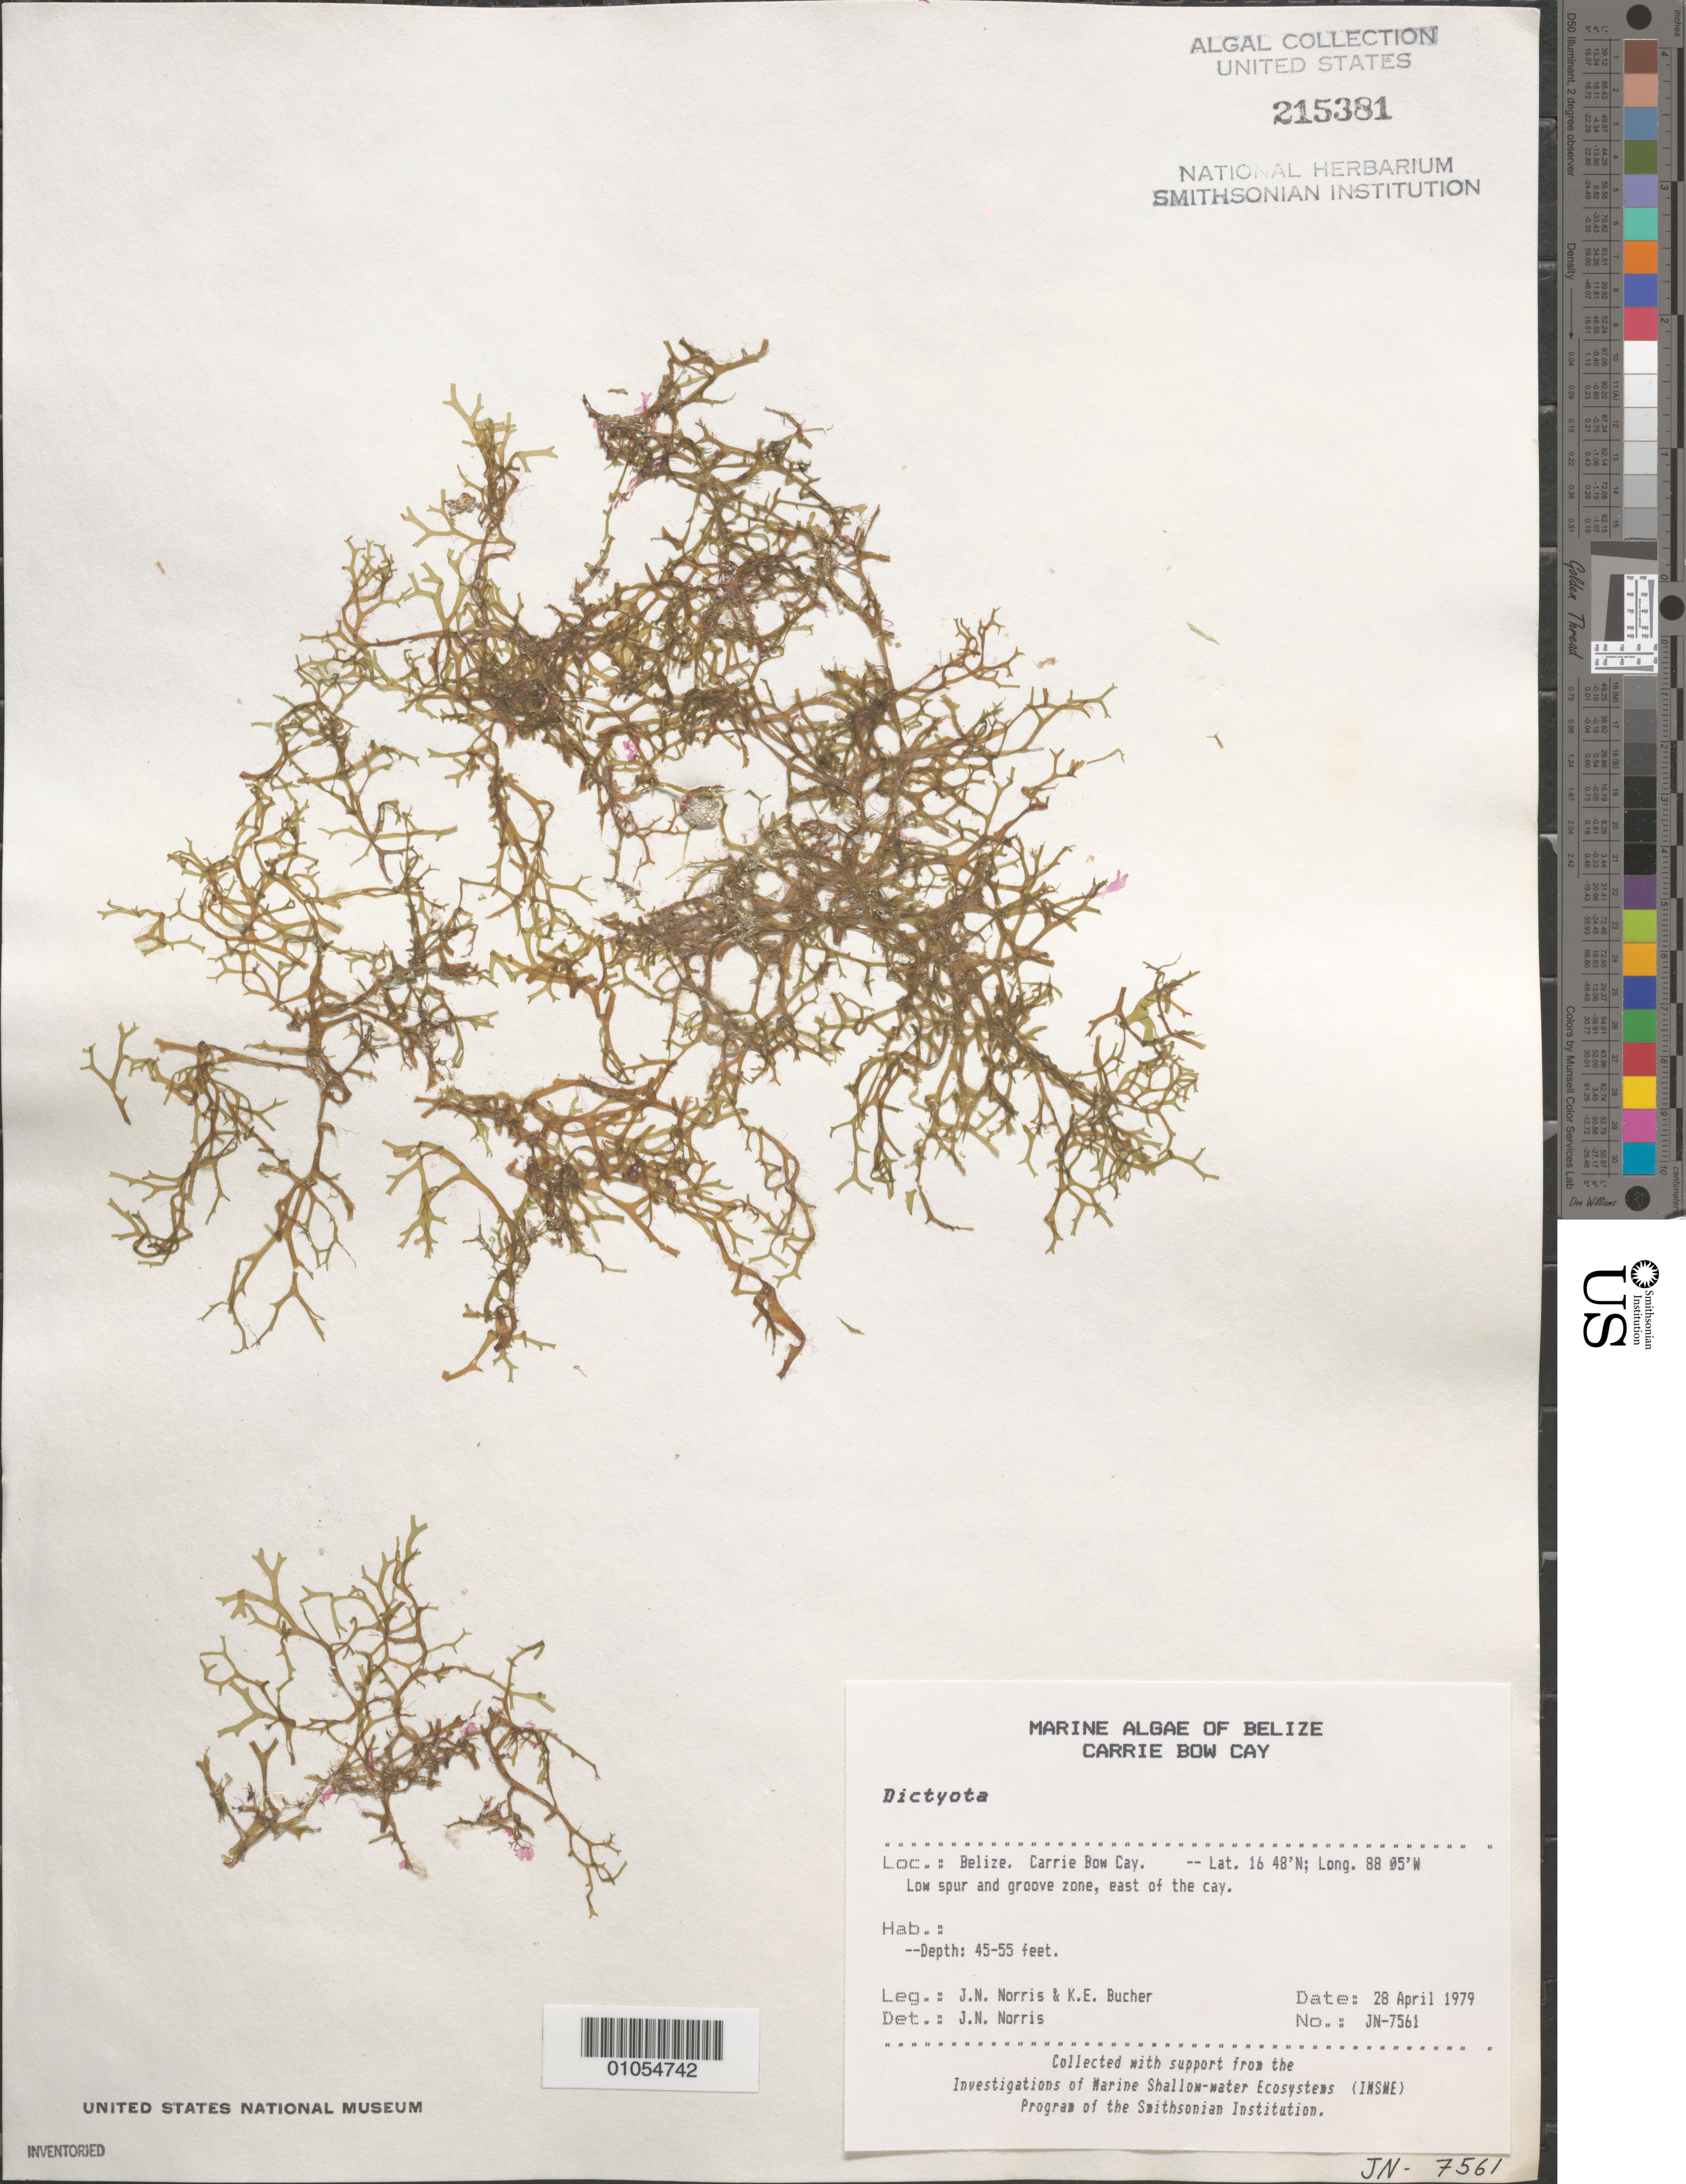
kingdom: Chromista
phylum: Ochrophyta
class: Phaeophyceae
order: Dictyotales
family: Dictyotaceae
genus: Dictyota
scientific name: Dictyota sp.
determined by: Norris, James N.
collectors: J. N. Norris & K. E. Bucher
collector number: JN-7561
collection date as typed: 28 Apr 1979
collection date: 1979-04-28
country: Belize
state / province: Stann Creek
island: Carrie Bow Cay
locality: East of Carrie Bow Cay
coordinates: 16 48'N, 88 05'W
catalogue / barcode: US 215381